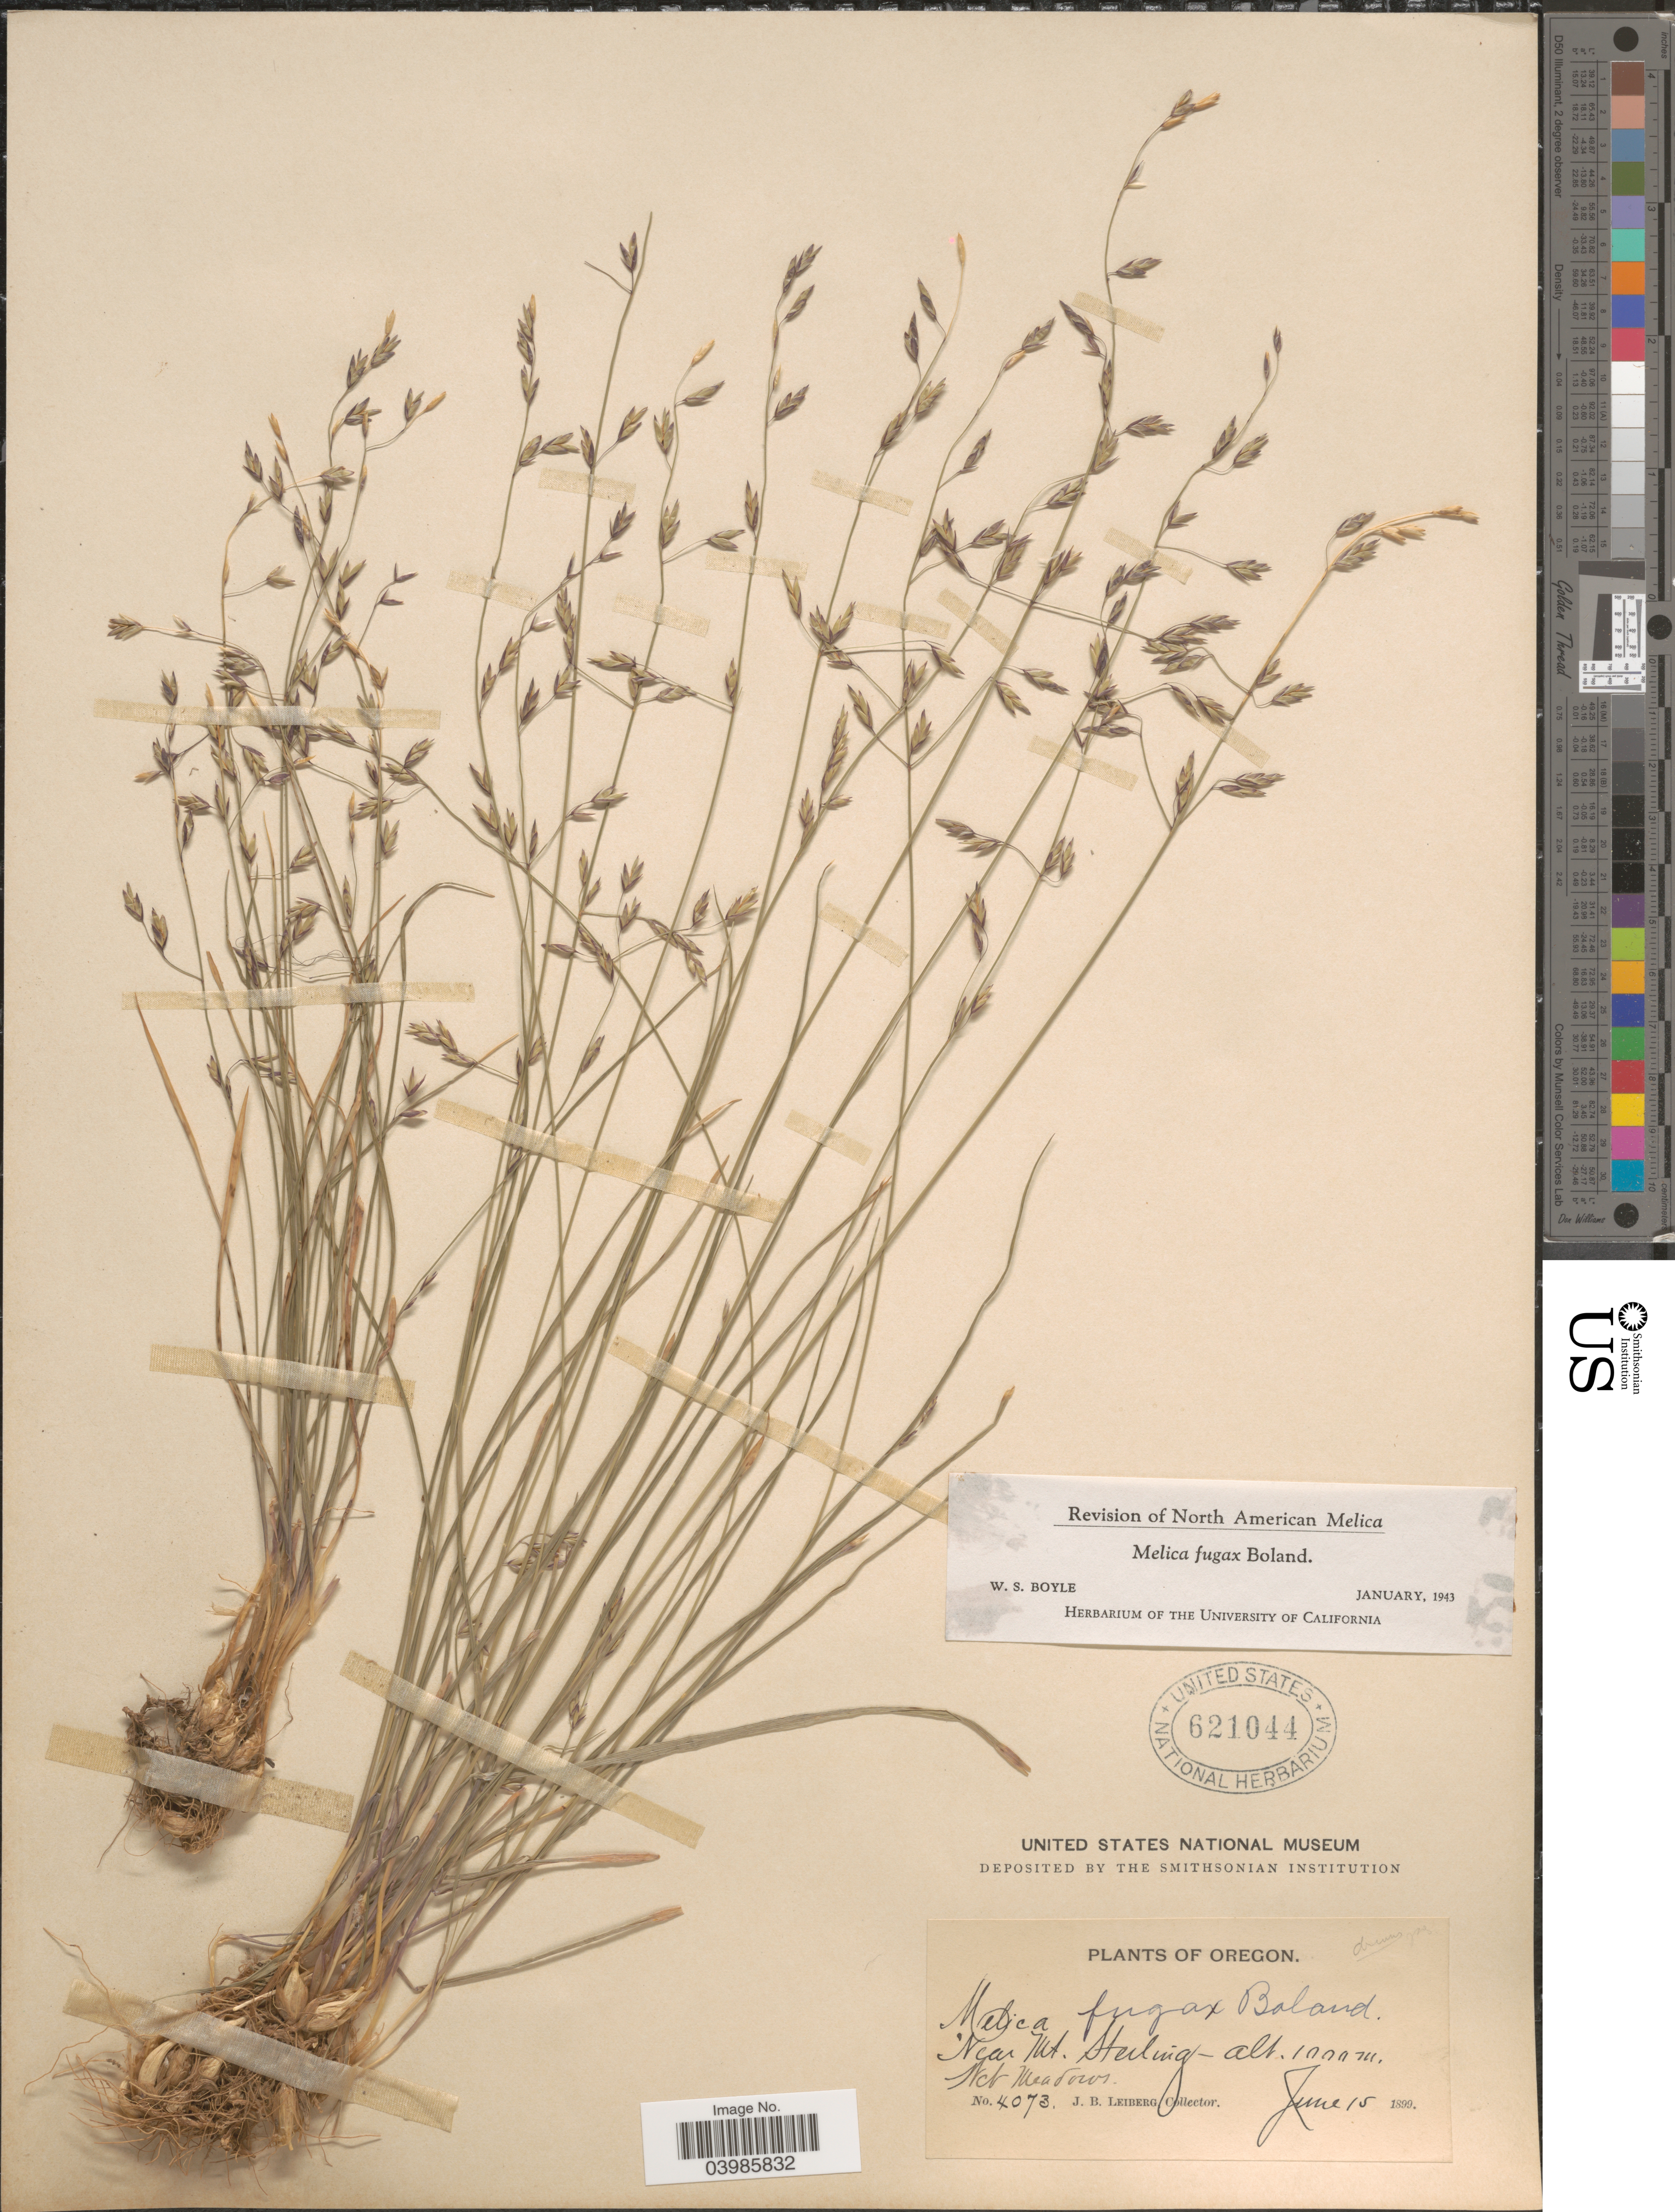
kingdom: Plantae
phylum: Tracheophyta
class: Liliopsida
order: Poales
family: Poaceae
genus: Melica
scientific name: Melica fugax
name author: Bol.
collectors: J. B. Leiberg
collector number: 4073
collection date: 1899-06-15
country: United States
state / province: Oregon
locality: Near Mt. Sterling.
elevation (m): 1000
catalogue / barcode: US 621044